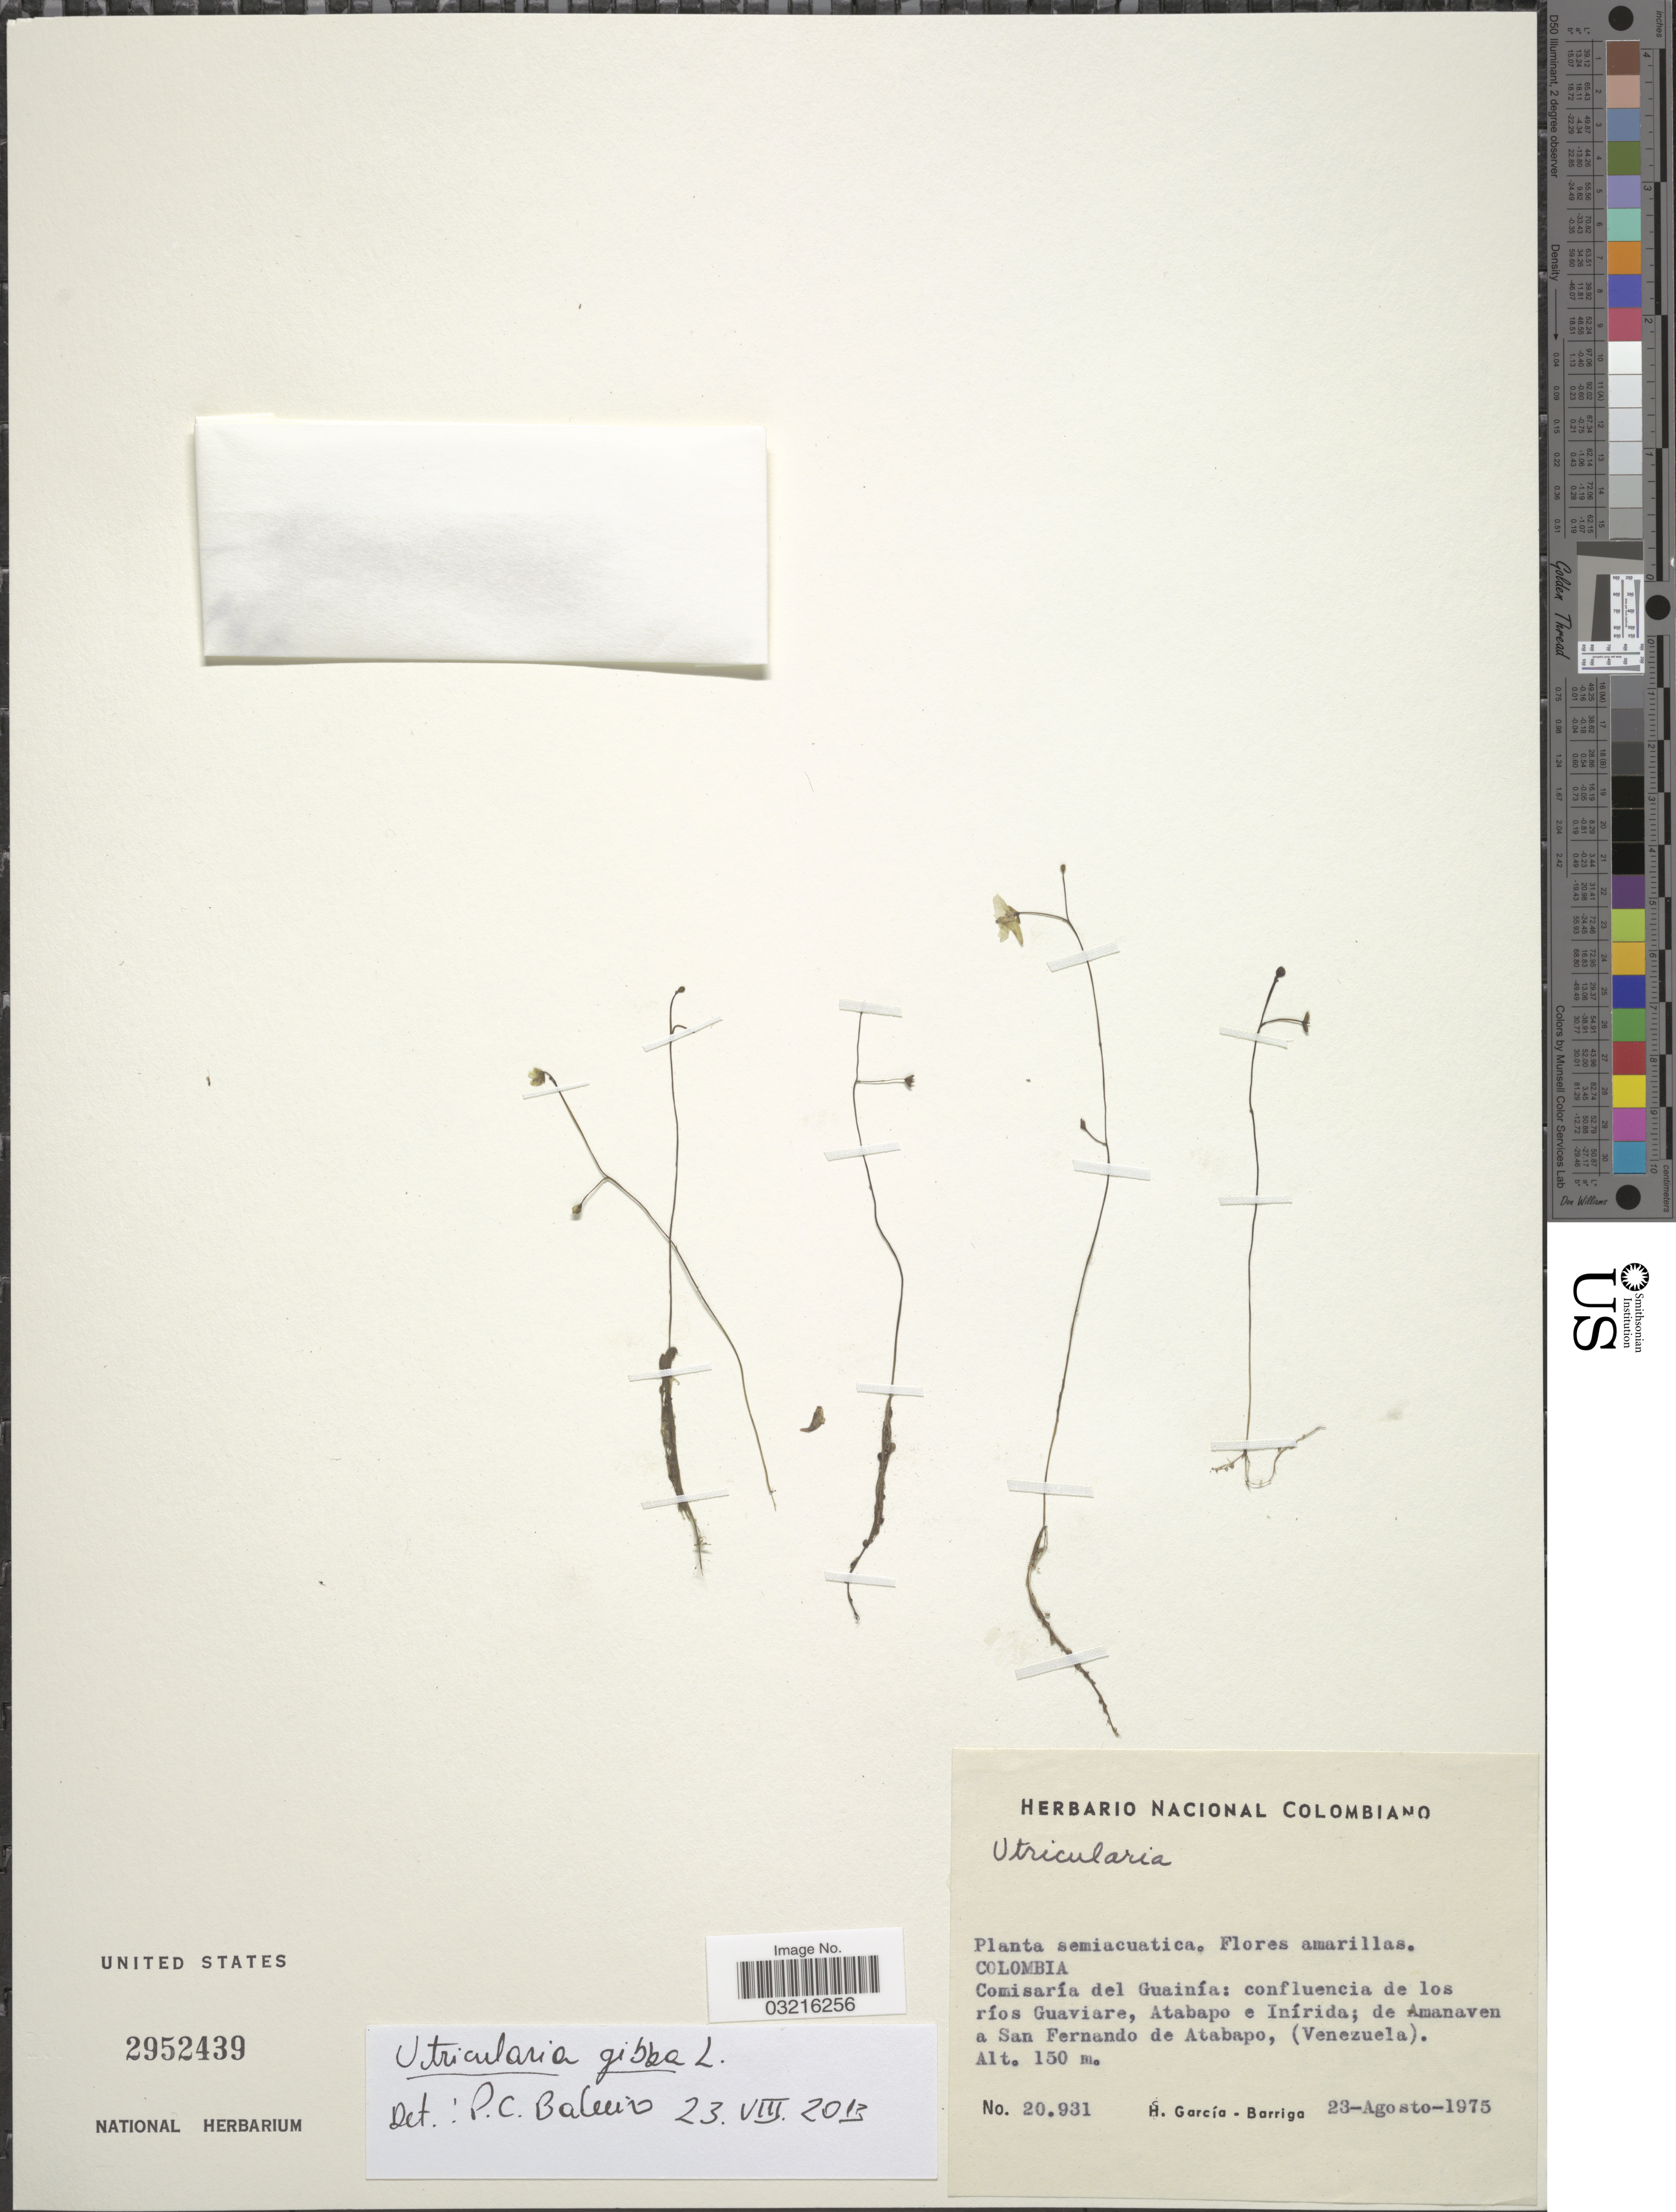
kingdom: Plantae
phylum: Tracheophyta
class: Magnoliopsida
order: Lamiales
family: Lentibulariaceae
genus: Utricularia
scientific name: Utricularia gibba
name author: L.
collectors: H. García Barriga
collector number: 20931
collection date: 1975-08-23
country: Colombia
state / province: Guainía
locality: Comisaría de Guainía: confluencia de los ríos Guaviare, Atabapo e Inírida; de Amanaven a San Fernando de Atabapo, (Venezuela).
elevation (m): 150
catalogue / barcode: US 2952439